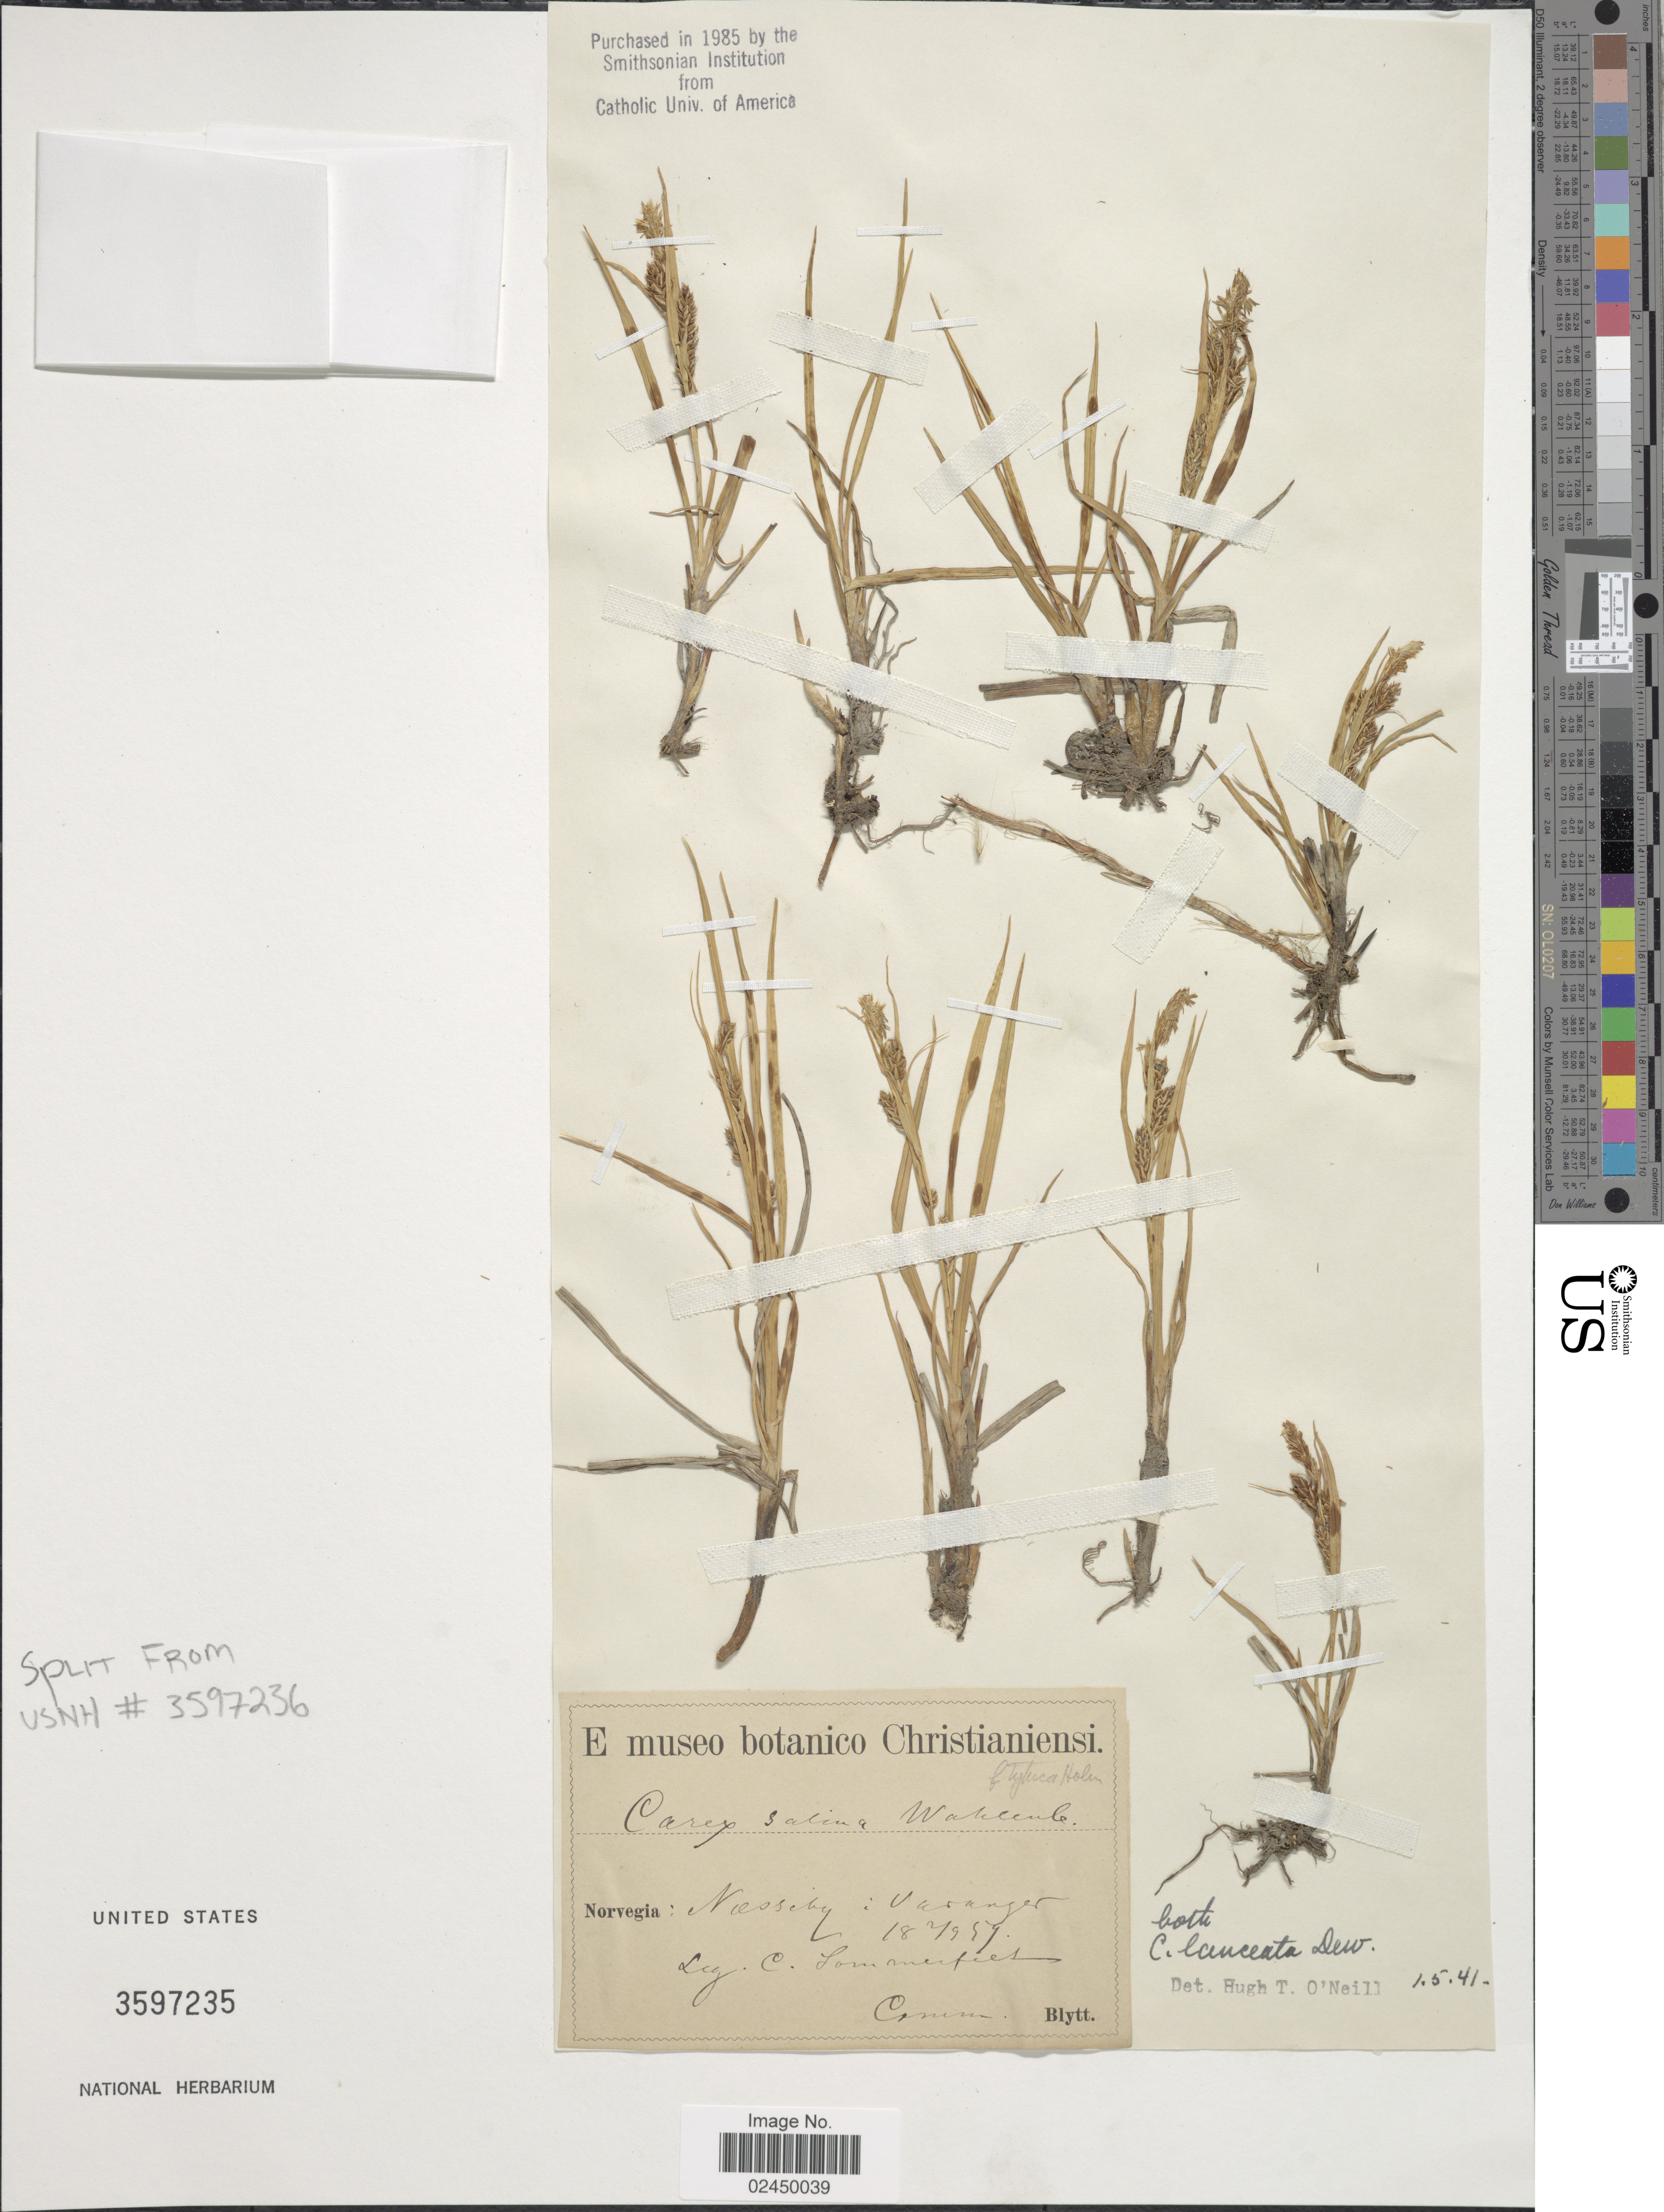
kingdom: Plantae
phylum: Tracheophyta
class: Liliopsida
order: Poales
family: Cyperaceae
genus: Carex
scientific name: Carex salina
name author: Wahlenb.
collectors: C. Sommerfeld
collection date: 1957-02-18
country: Norway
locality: Norvegia: Nossiby: Varanger.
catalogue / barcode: US 3597235